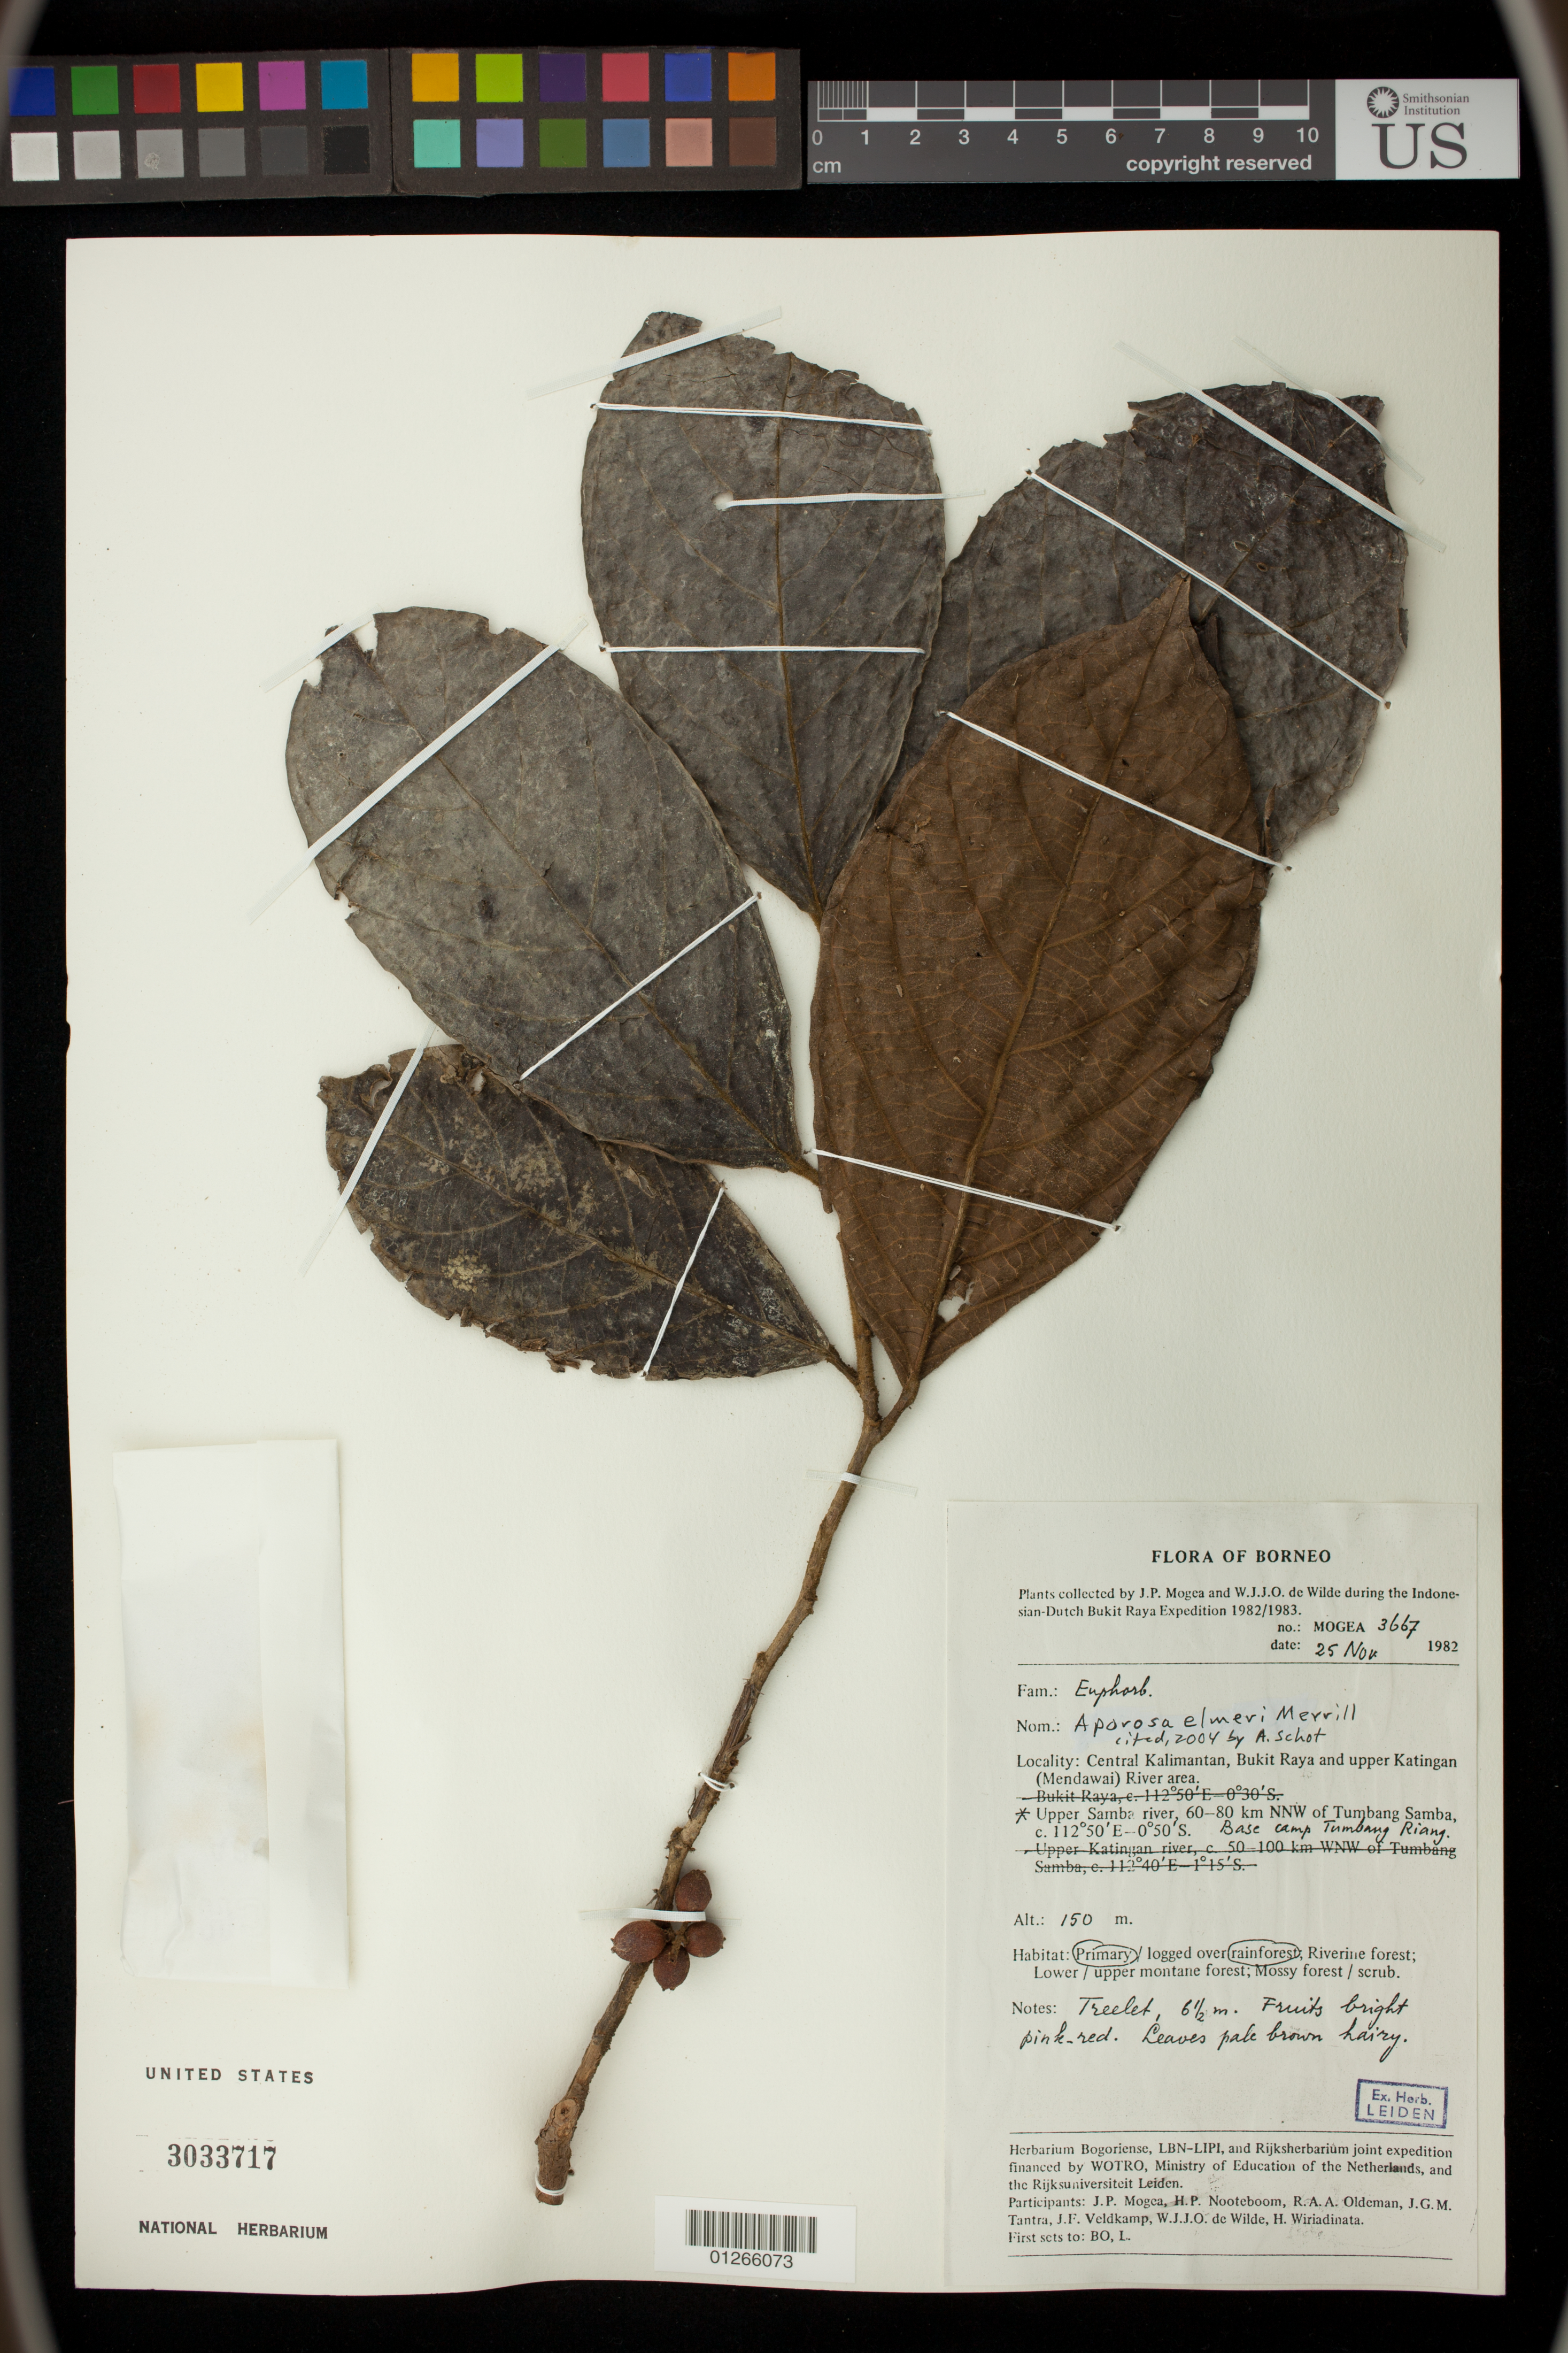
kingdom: Plantae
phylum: Tracheophyta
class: Magnoliopsida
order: Malpighiales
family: Phyllanthaceae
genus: Aporosa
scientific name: Aporosa elmeri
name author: Merr.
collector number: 3667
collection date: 1982-11-25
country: Indonesia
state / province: Kalimantan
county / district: Kalimantan Tengah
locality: Central Kalimantan, Bukit Raya and upper Katingan (Mendawai) River area.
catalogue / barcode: US 3033717